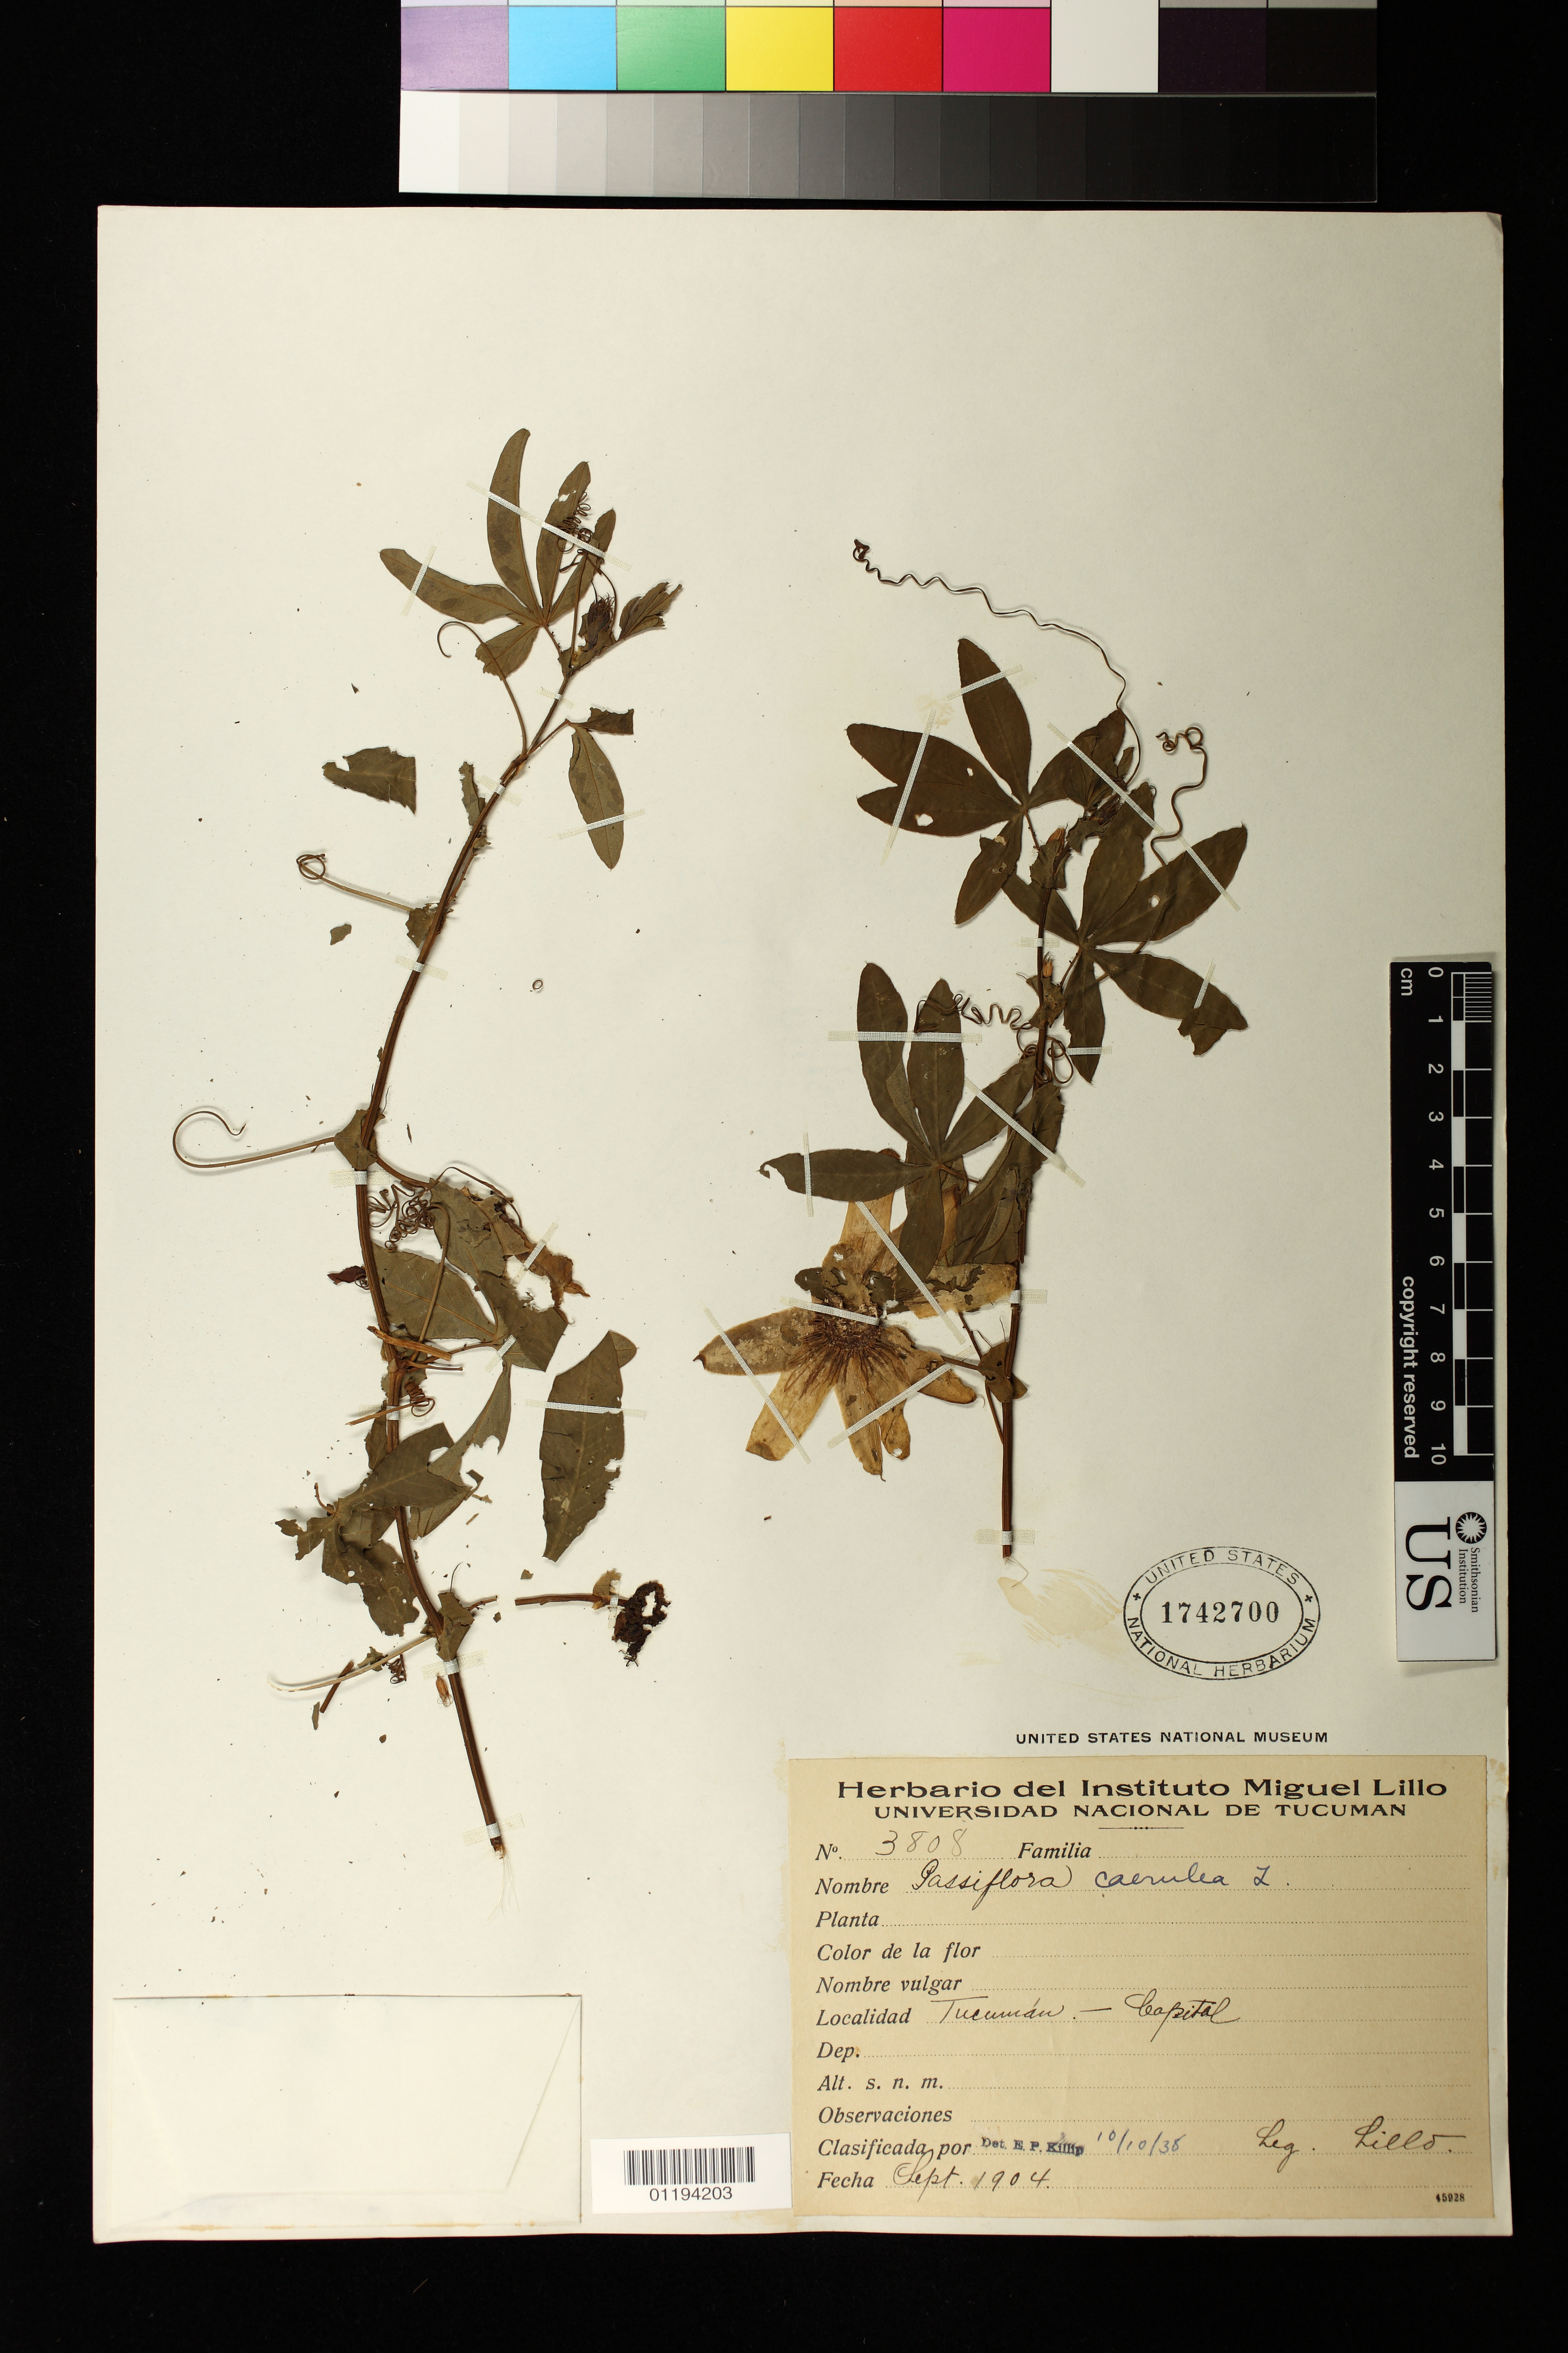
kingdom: Plantae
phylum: Tracheophyta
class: Magnoliopsida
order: Malpighiales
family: Passifloraceae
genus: Passiflora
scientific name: Passiflora caerulea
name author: L.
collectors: M. Lillo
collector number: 3808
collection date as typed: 1904-09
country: Argentina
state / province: Tucuman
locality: Tucuman - Capital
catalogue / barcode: US 1742700